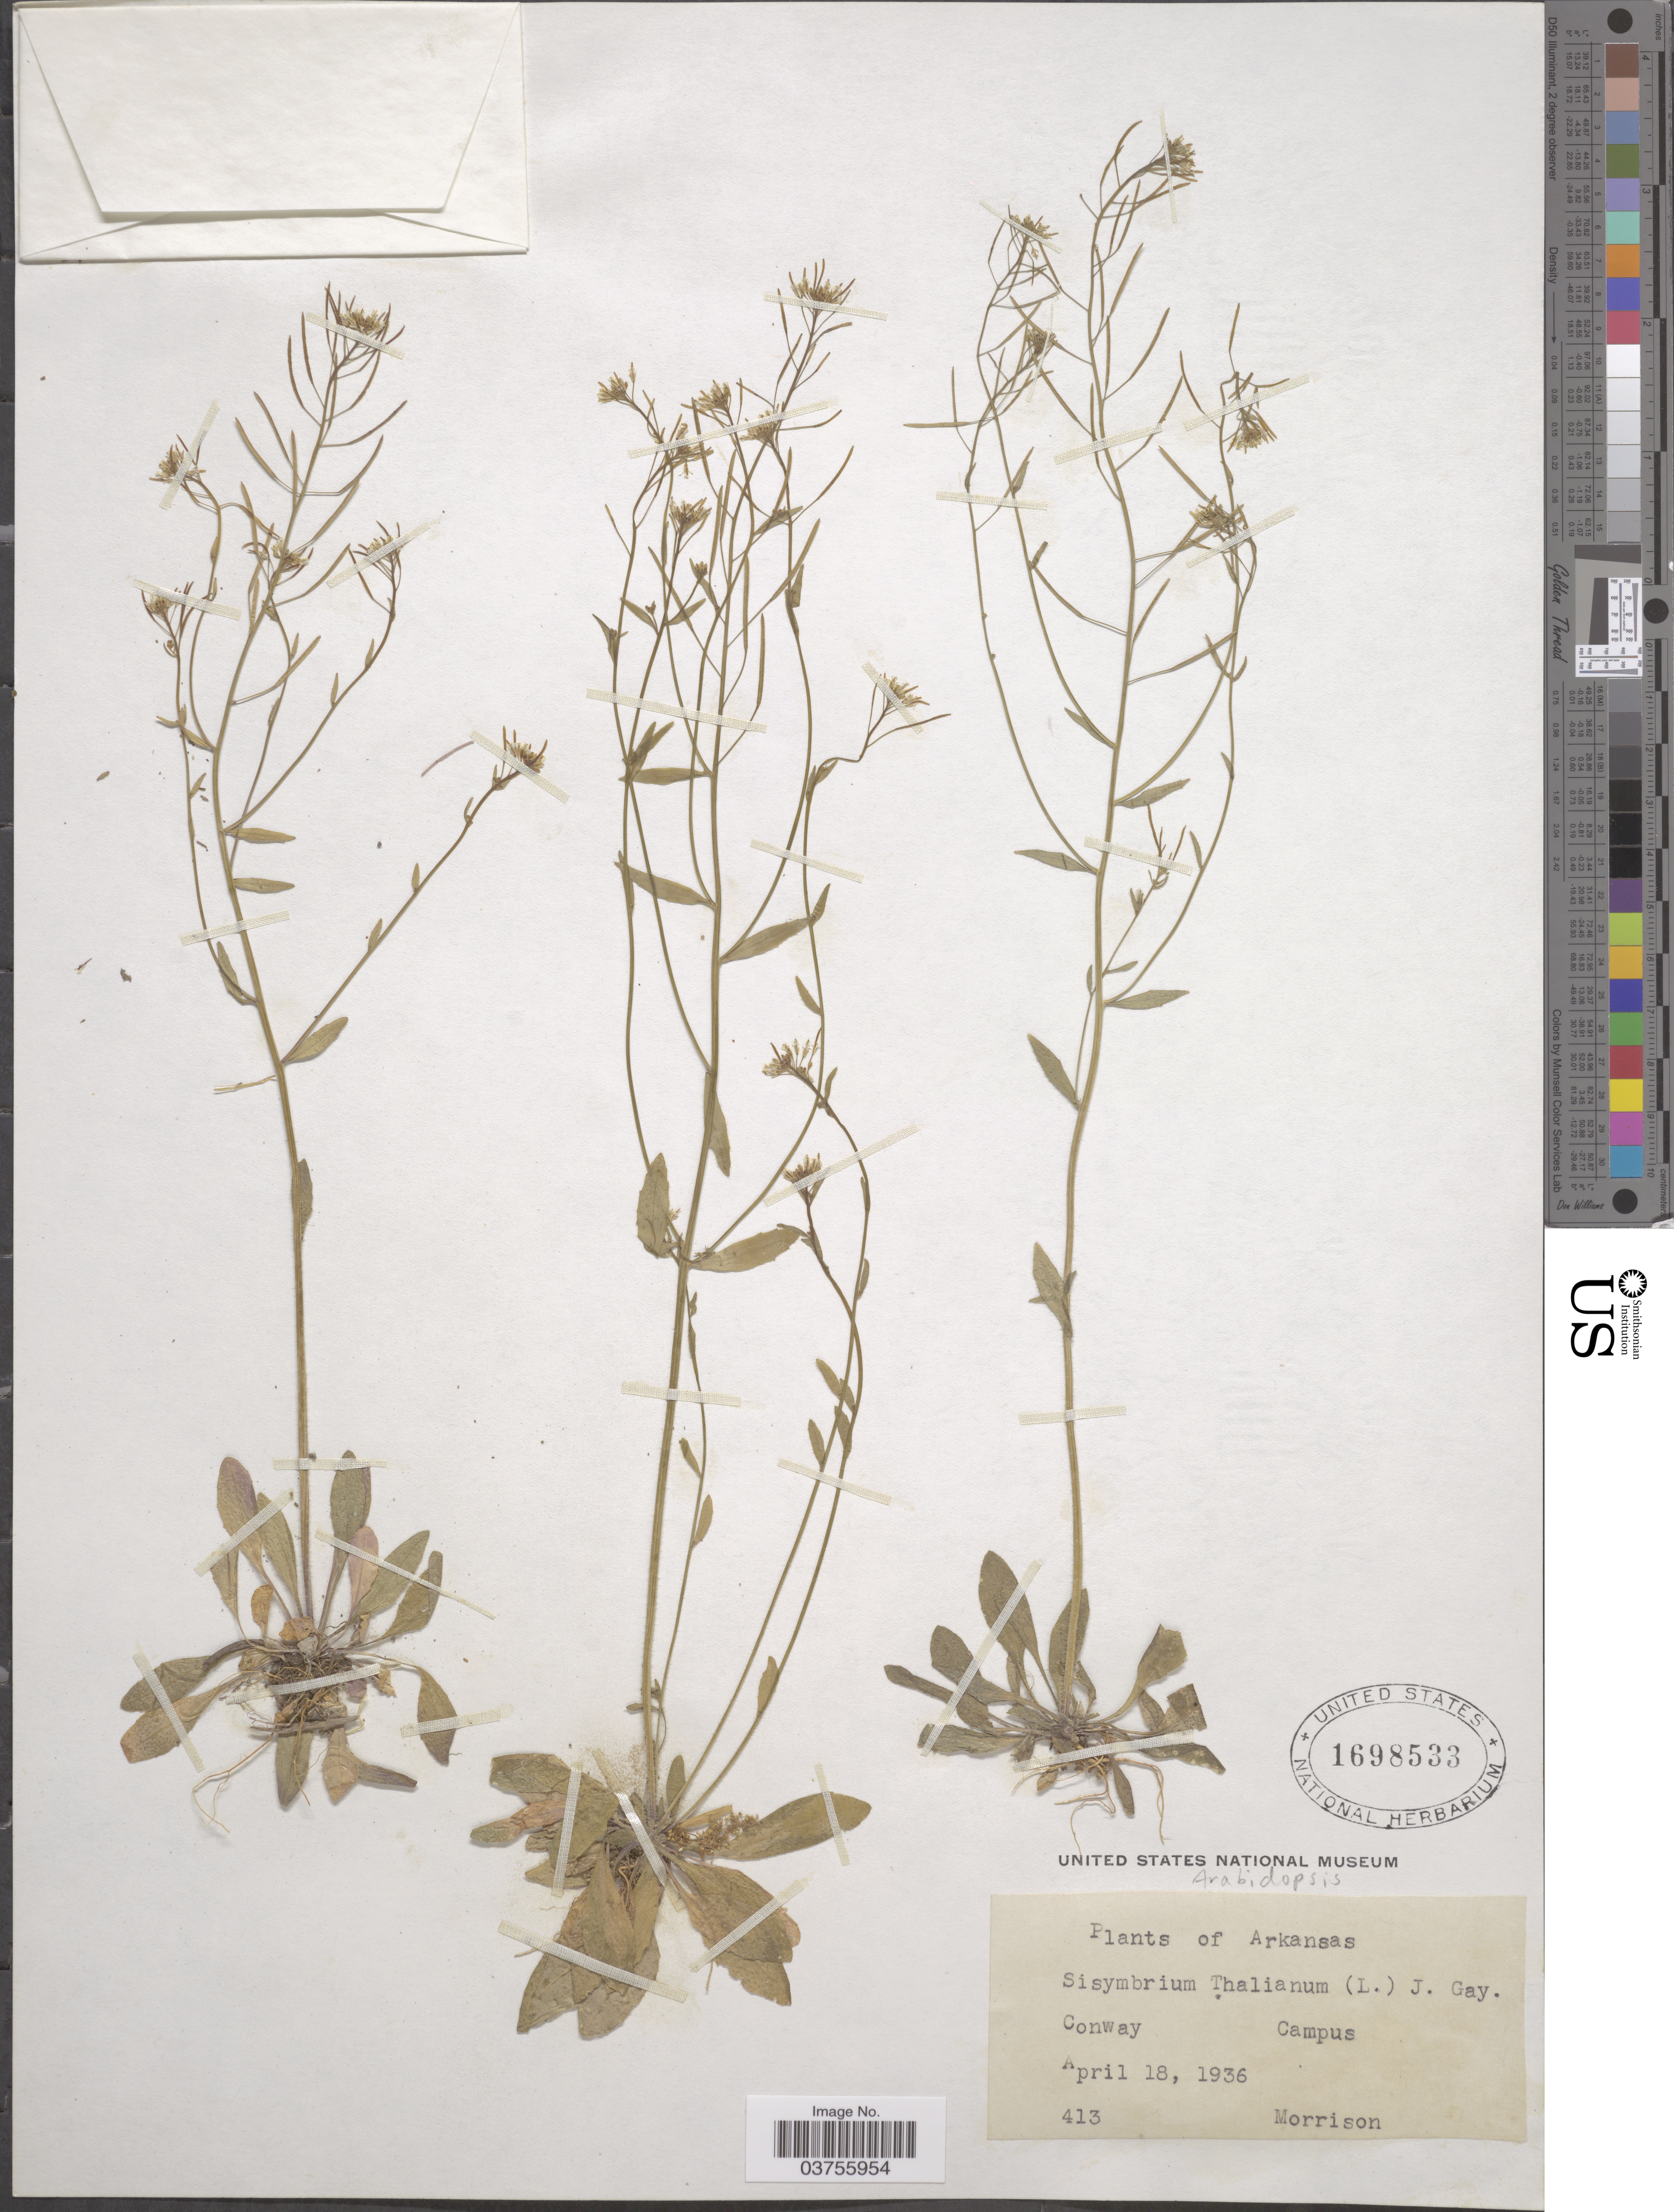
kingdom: Plantae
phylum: Tracheophyta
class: Magnoliopsida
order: Brassicales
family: Brassicaceae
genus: Arabidopsis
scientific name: Arabidopsis thaliana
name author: (L.) Heynh.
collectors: Morrison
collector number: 413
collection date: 1936-04-18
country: United States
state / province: Arkansas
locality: Conway Campus.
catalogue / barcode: US 1698533